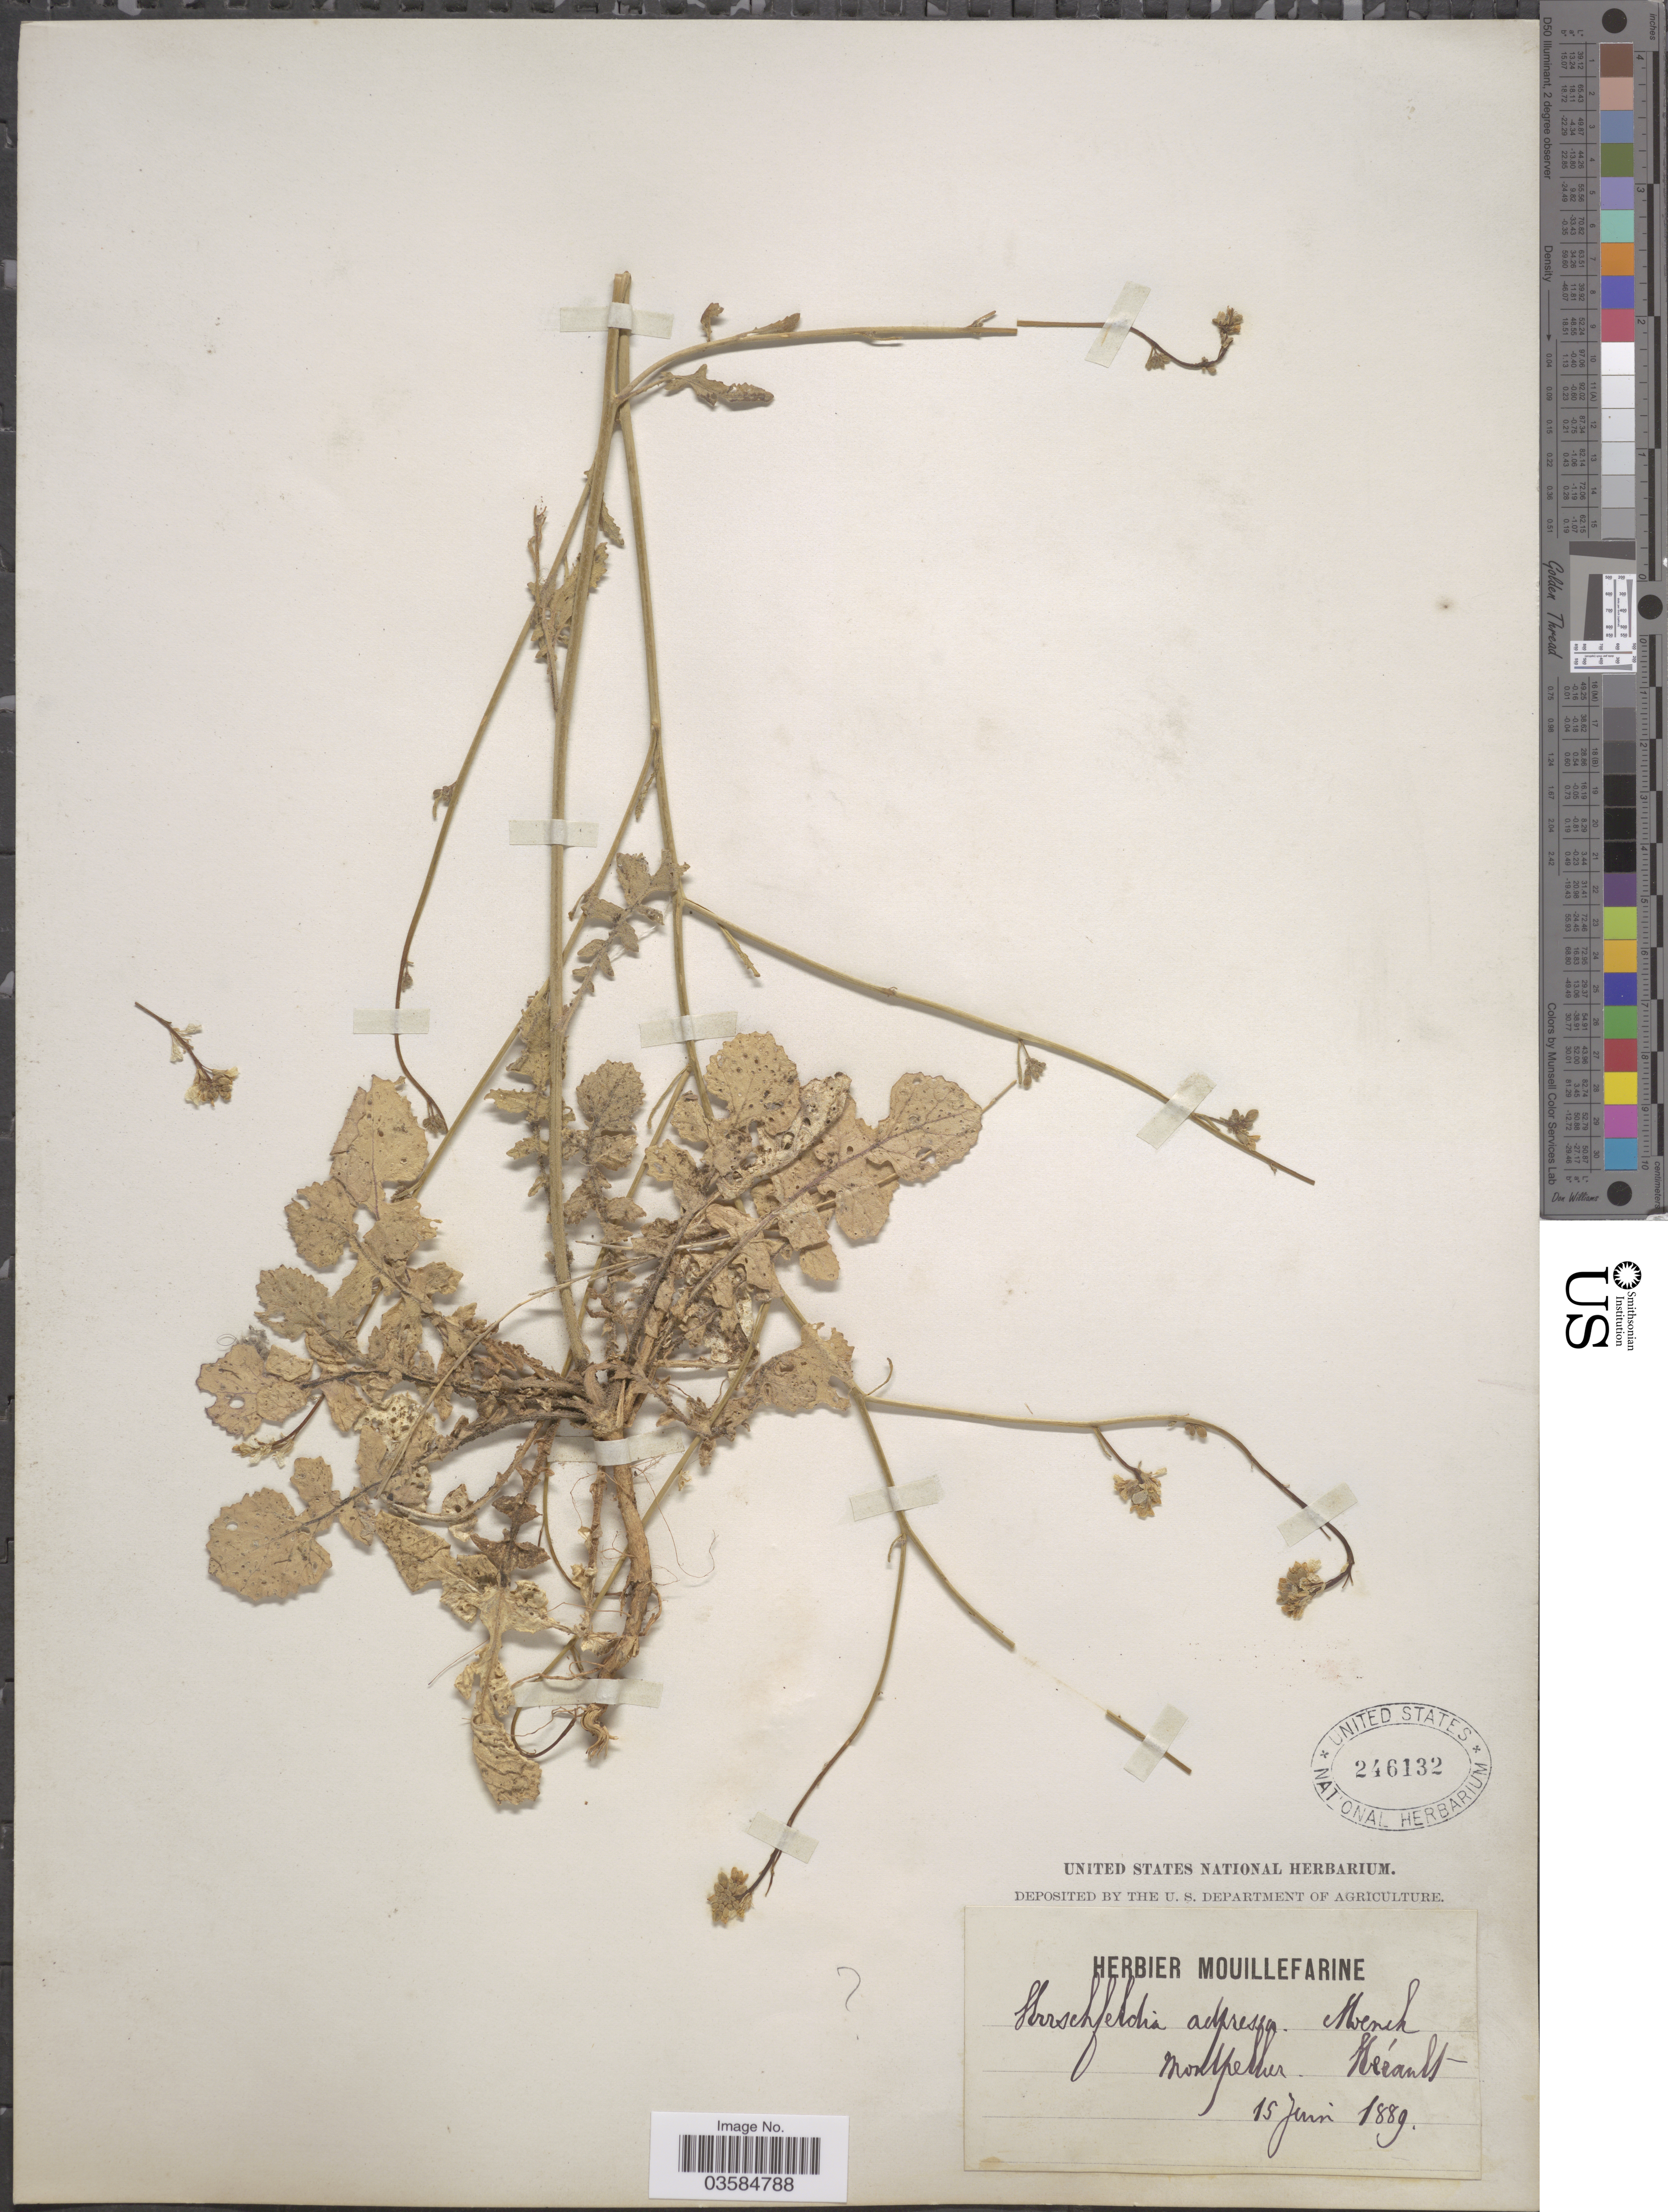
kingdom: Plantae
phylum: Tracheophyta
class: Magnoliopsida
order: Brassicales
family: Brassicaceae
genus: Hirschfeldia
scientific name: Hirschfeldia adpressa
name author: Moench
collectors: ex herb. Mouillefarine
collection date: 1889-06-15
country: France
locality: Montpellier Hérault.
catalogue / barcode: US 246132